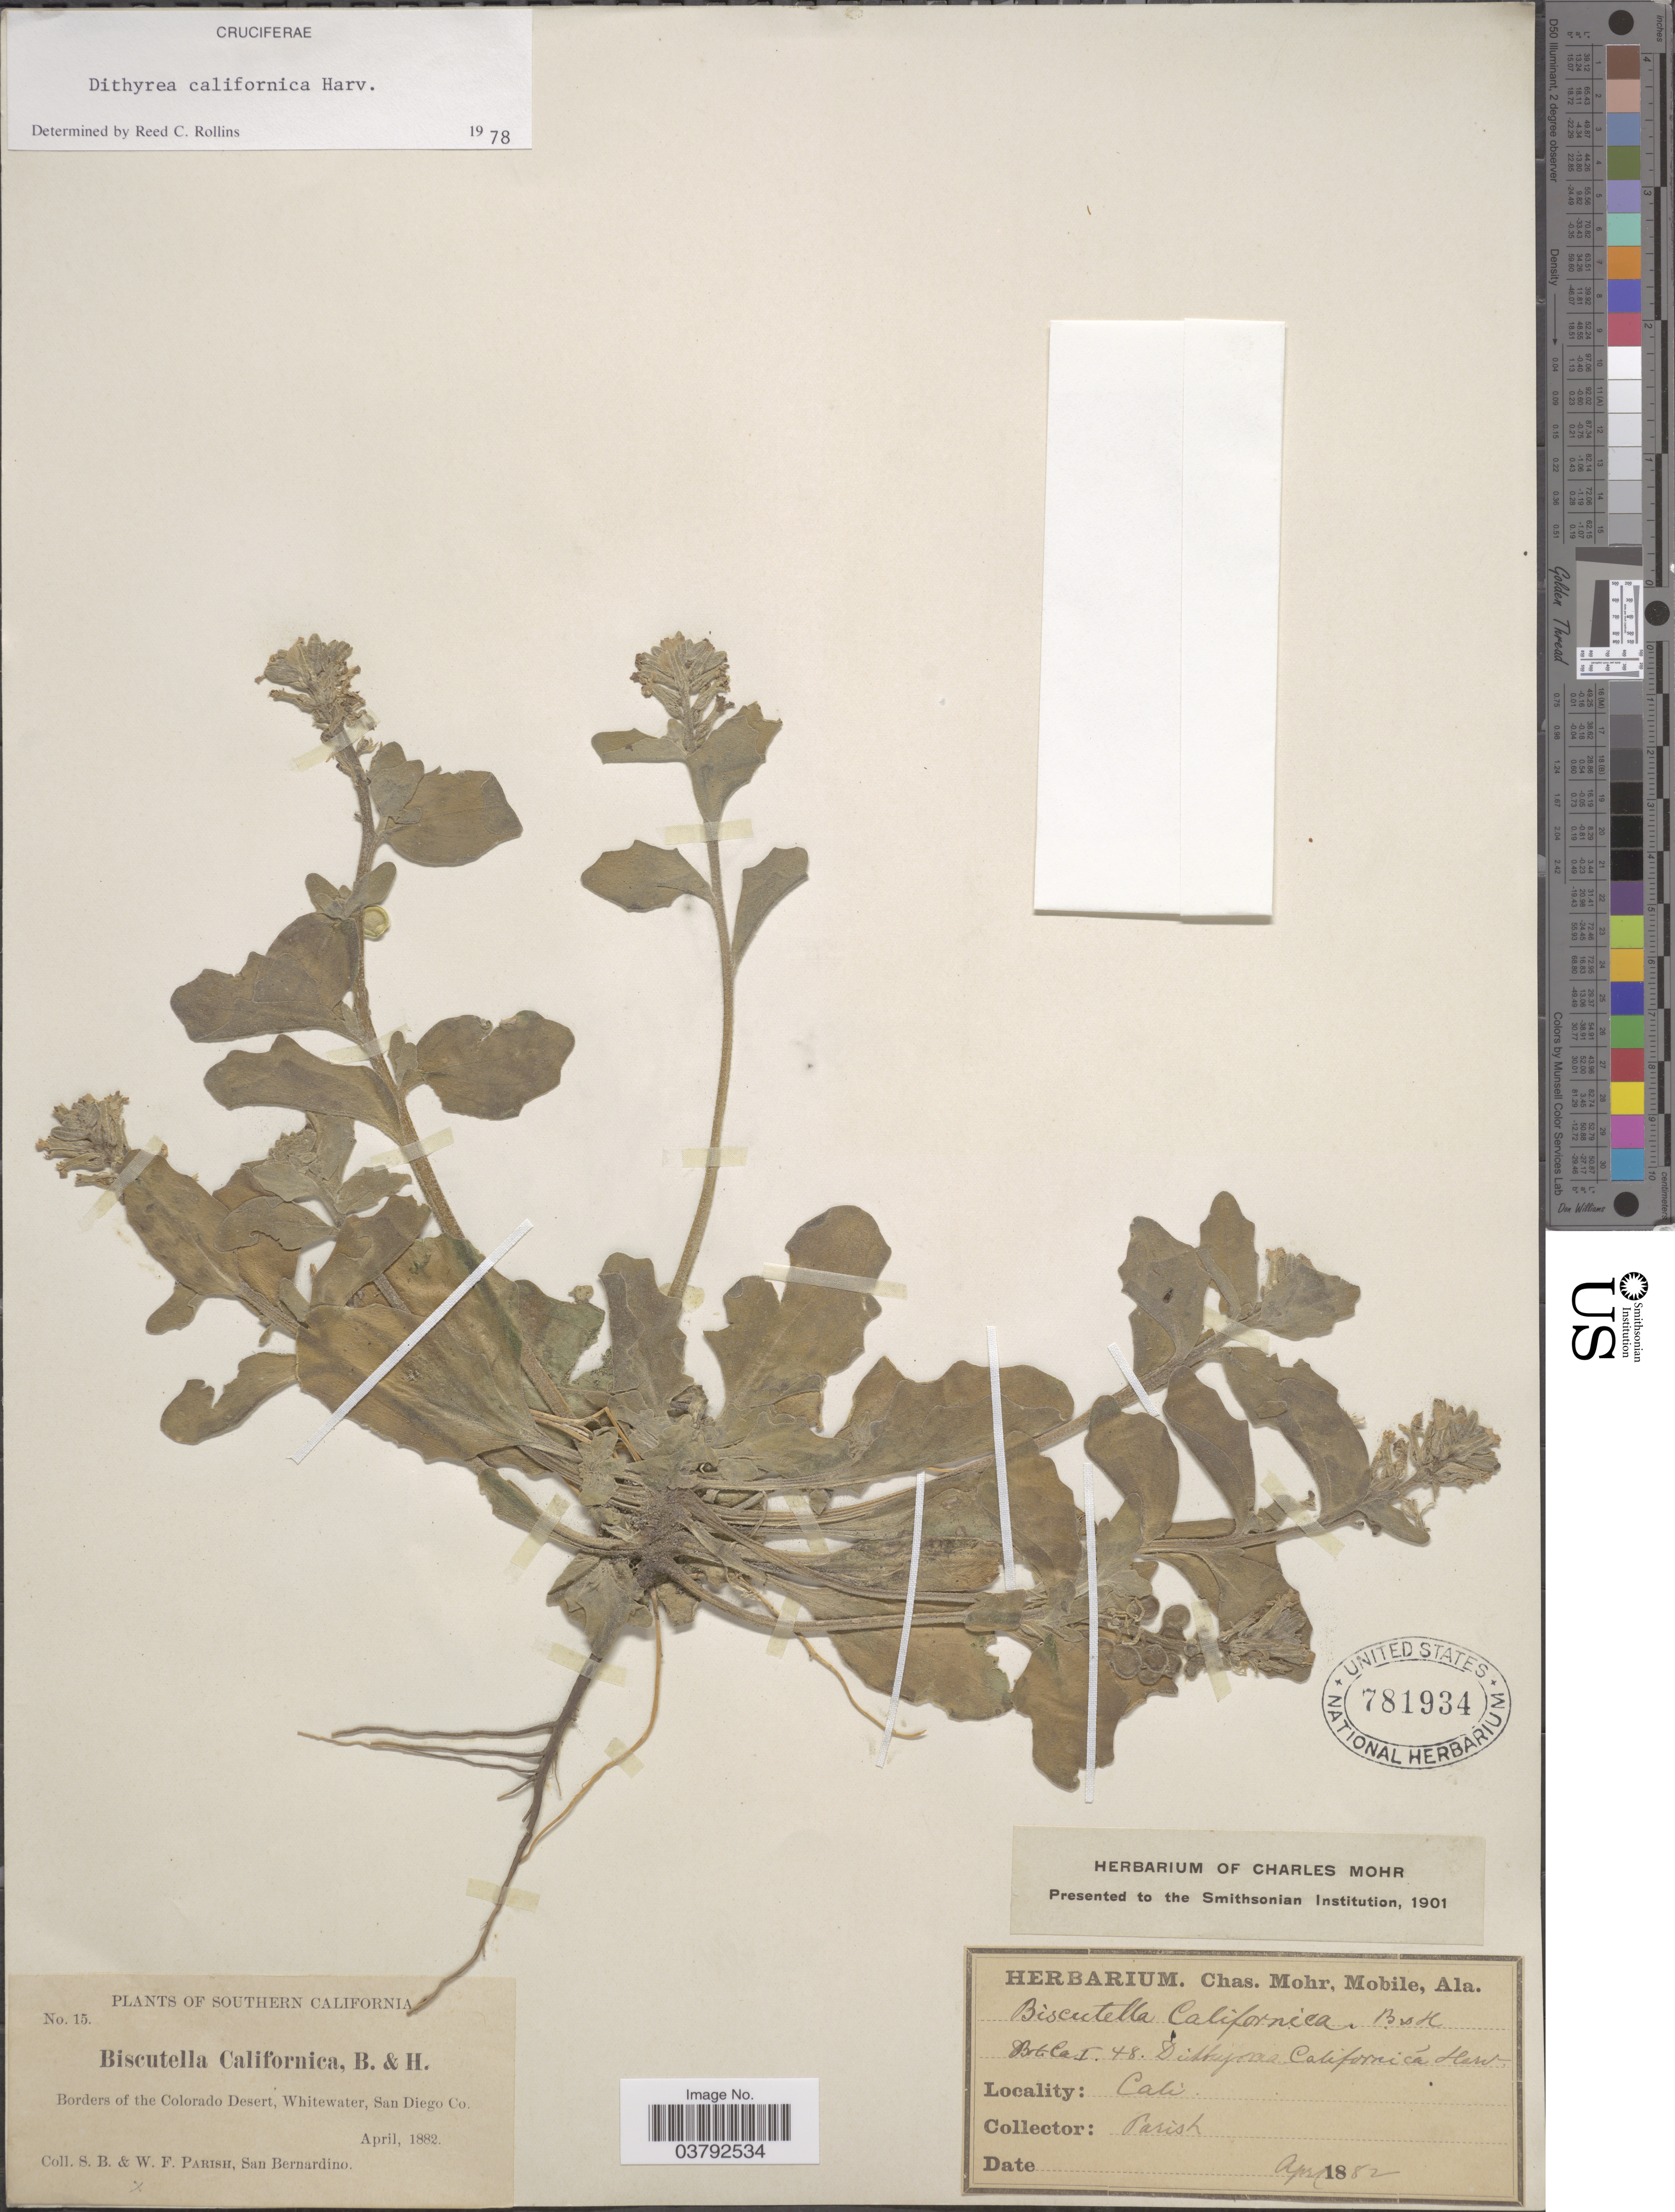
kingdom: Plantae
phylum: Tracheophyta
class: Magnoliopsida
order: Brassicales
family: Brassicaceae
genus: Dithyrea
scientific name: Dithyrea californica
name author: Harv.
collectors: S. B. Parish & W. F. Parish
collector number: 15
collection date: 1882-04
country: United States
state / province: California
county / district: San Diego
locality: Southern California. Borders of the Colorado Desert, Whitewater, San Diego Co.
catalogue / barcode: US 781934